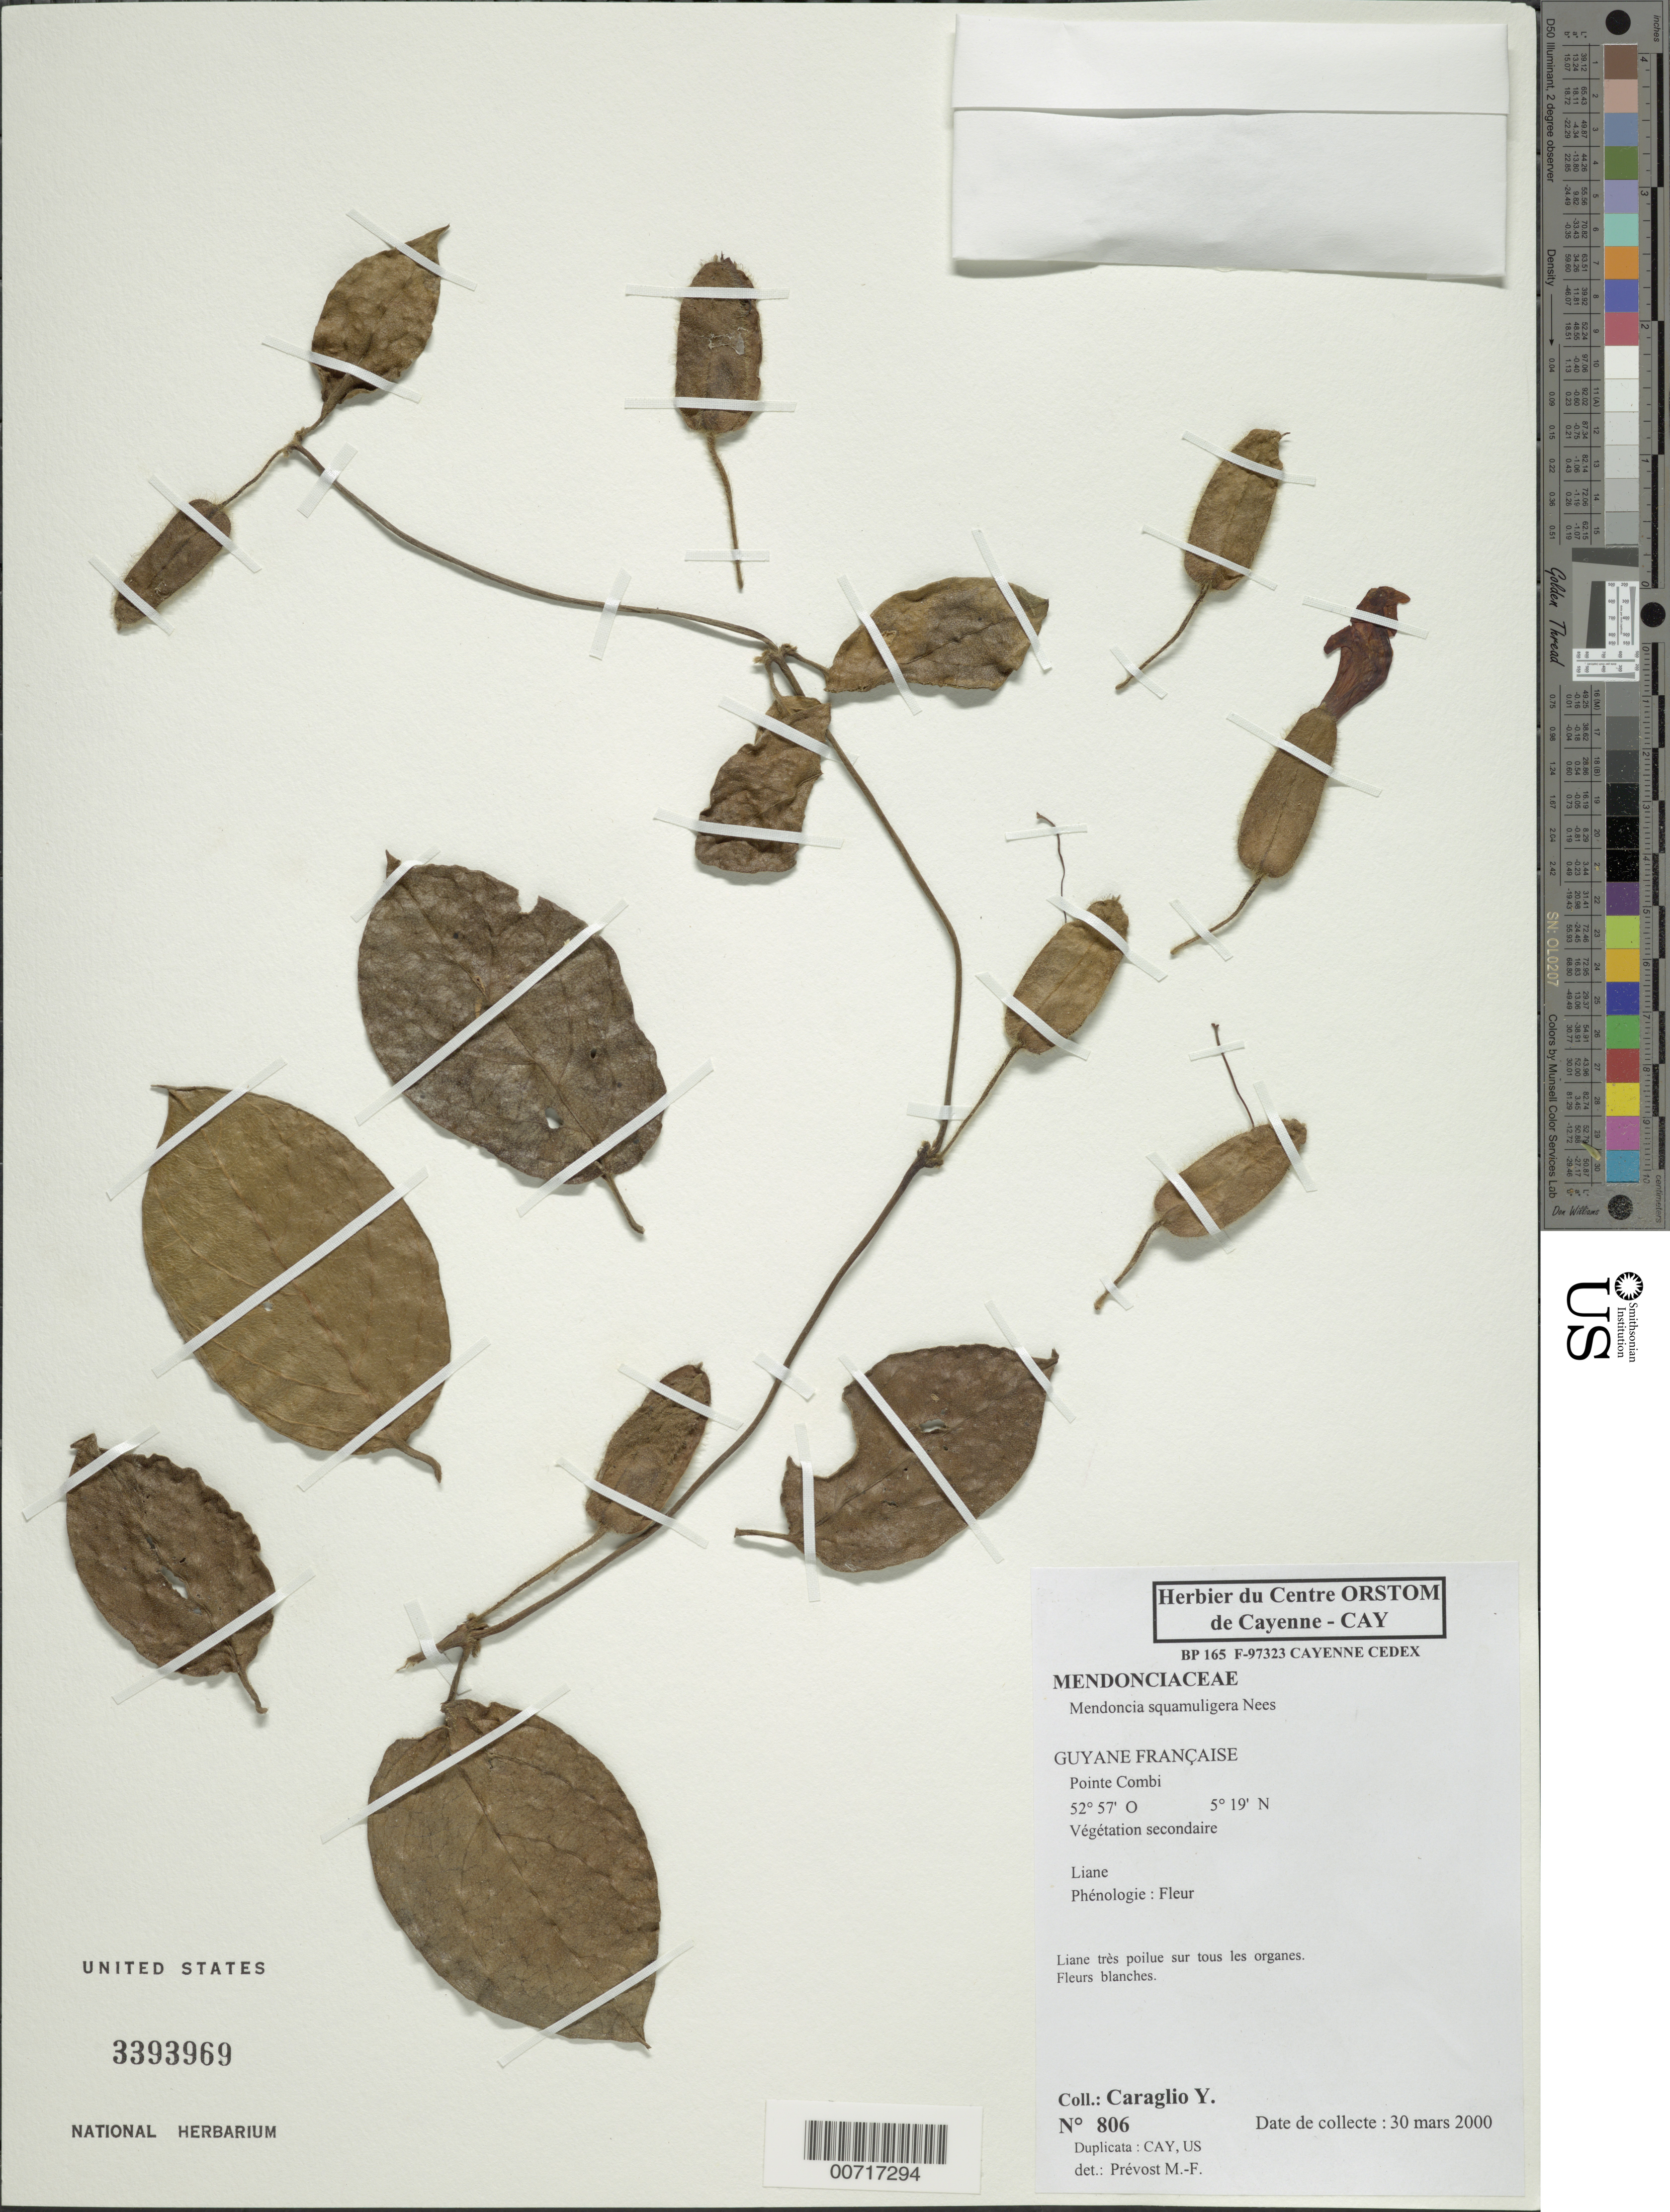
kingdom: Plantae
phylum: Tracheophyta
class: Magnoliopsida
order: Lamiales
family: Acanthaceae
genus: Mendoncia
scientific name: Mendoncia squamuligera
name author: Nees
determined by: Prévost, M.-F.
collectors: Y. Caraglio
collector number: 806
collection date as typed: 30-Mar-00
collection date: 2000-03-30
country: French Guiana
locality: Pointe Combi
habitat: Secondary vegetation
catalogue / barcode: US 3393969